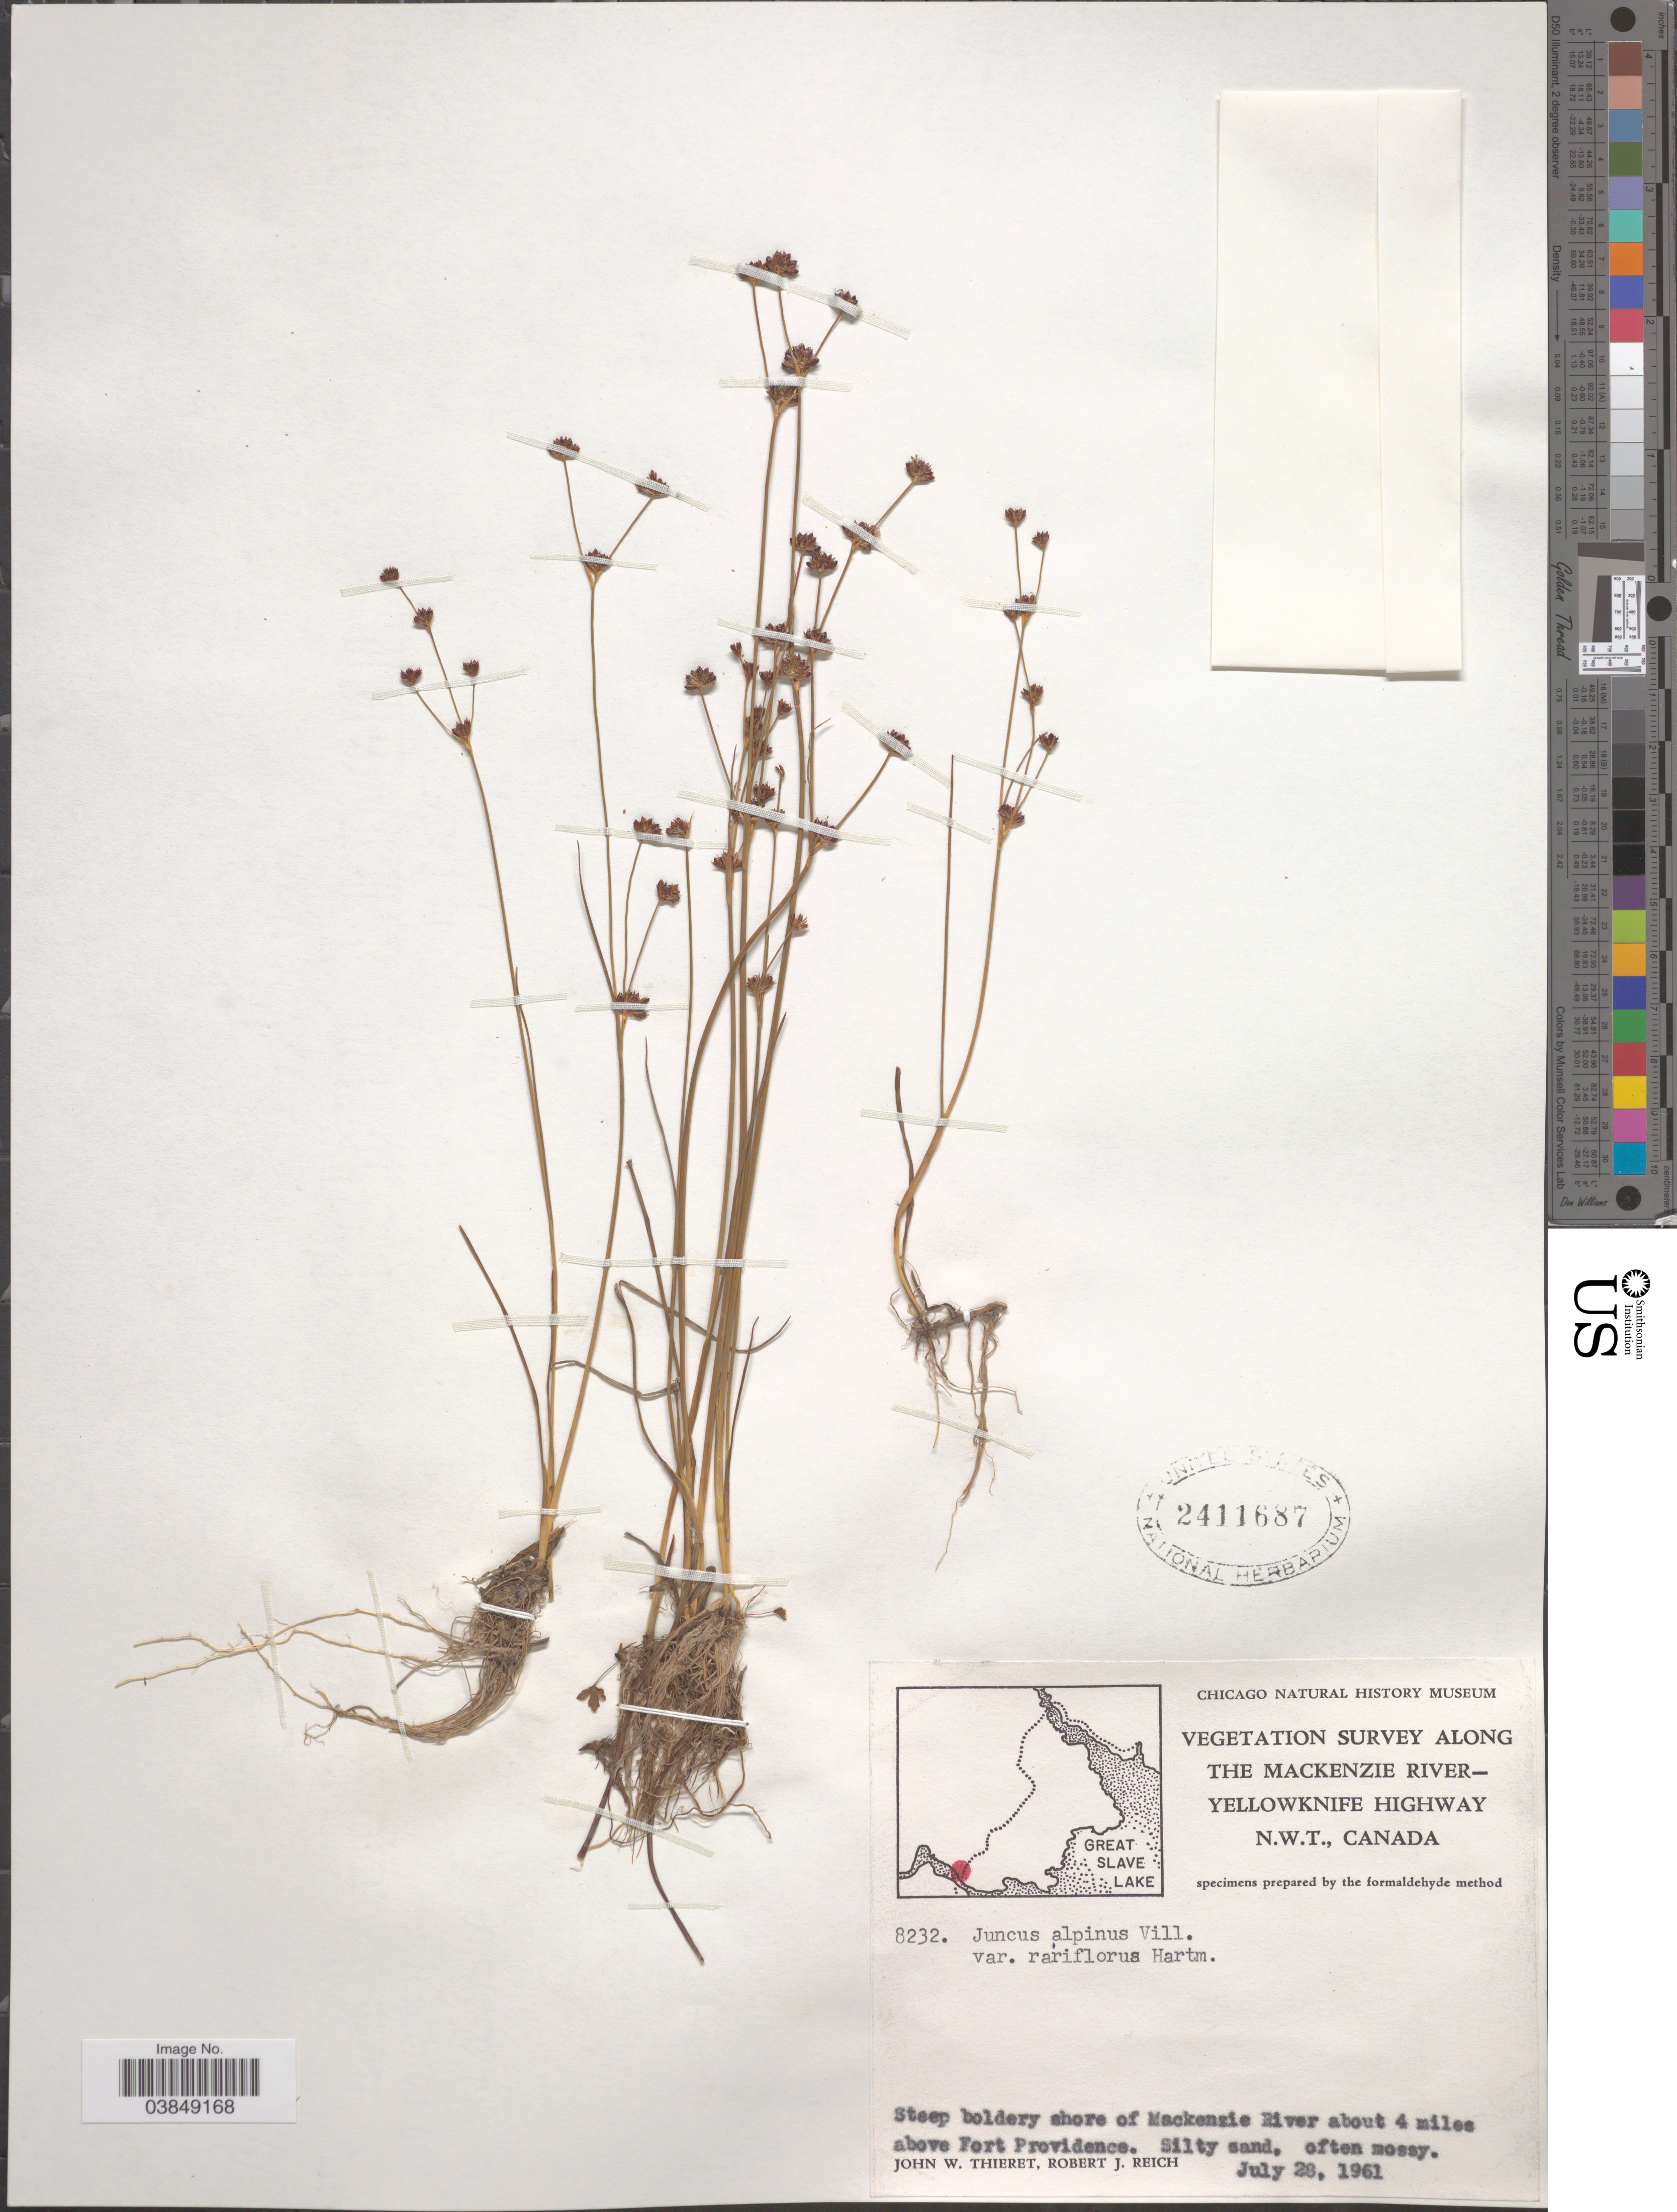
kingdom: Plantae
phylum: Tracheophyta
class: Liliopsida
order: Poales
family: Juncaceae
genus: Juncus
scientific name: Juncus alpinus var. rariflorus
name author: (Hartm.) Hartm.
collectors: J. W. Thieret & R. Reich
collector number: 8232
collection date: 1961-07-28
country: Canada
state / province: Northwest Territories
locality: Along the Mackenzie River-Yellowknife Highway. Steep boldery shore of Mackenzie River about 4 miles above Fort Providence.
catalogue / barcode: US 2411687